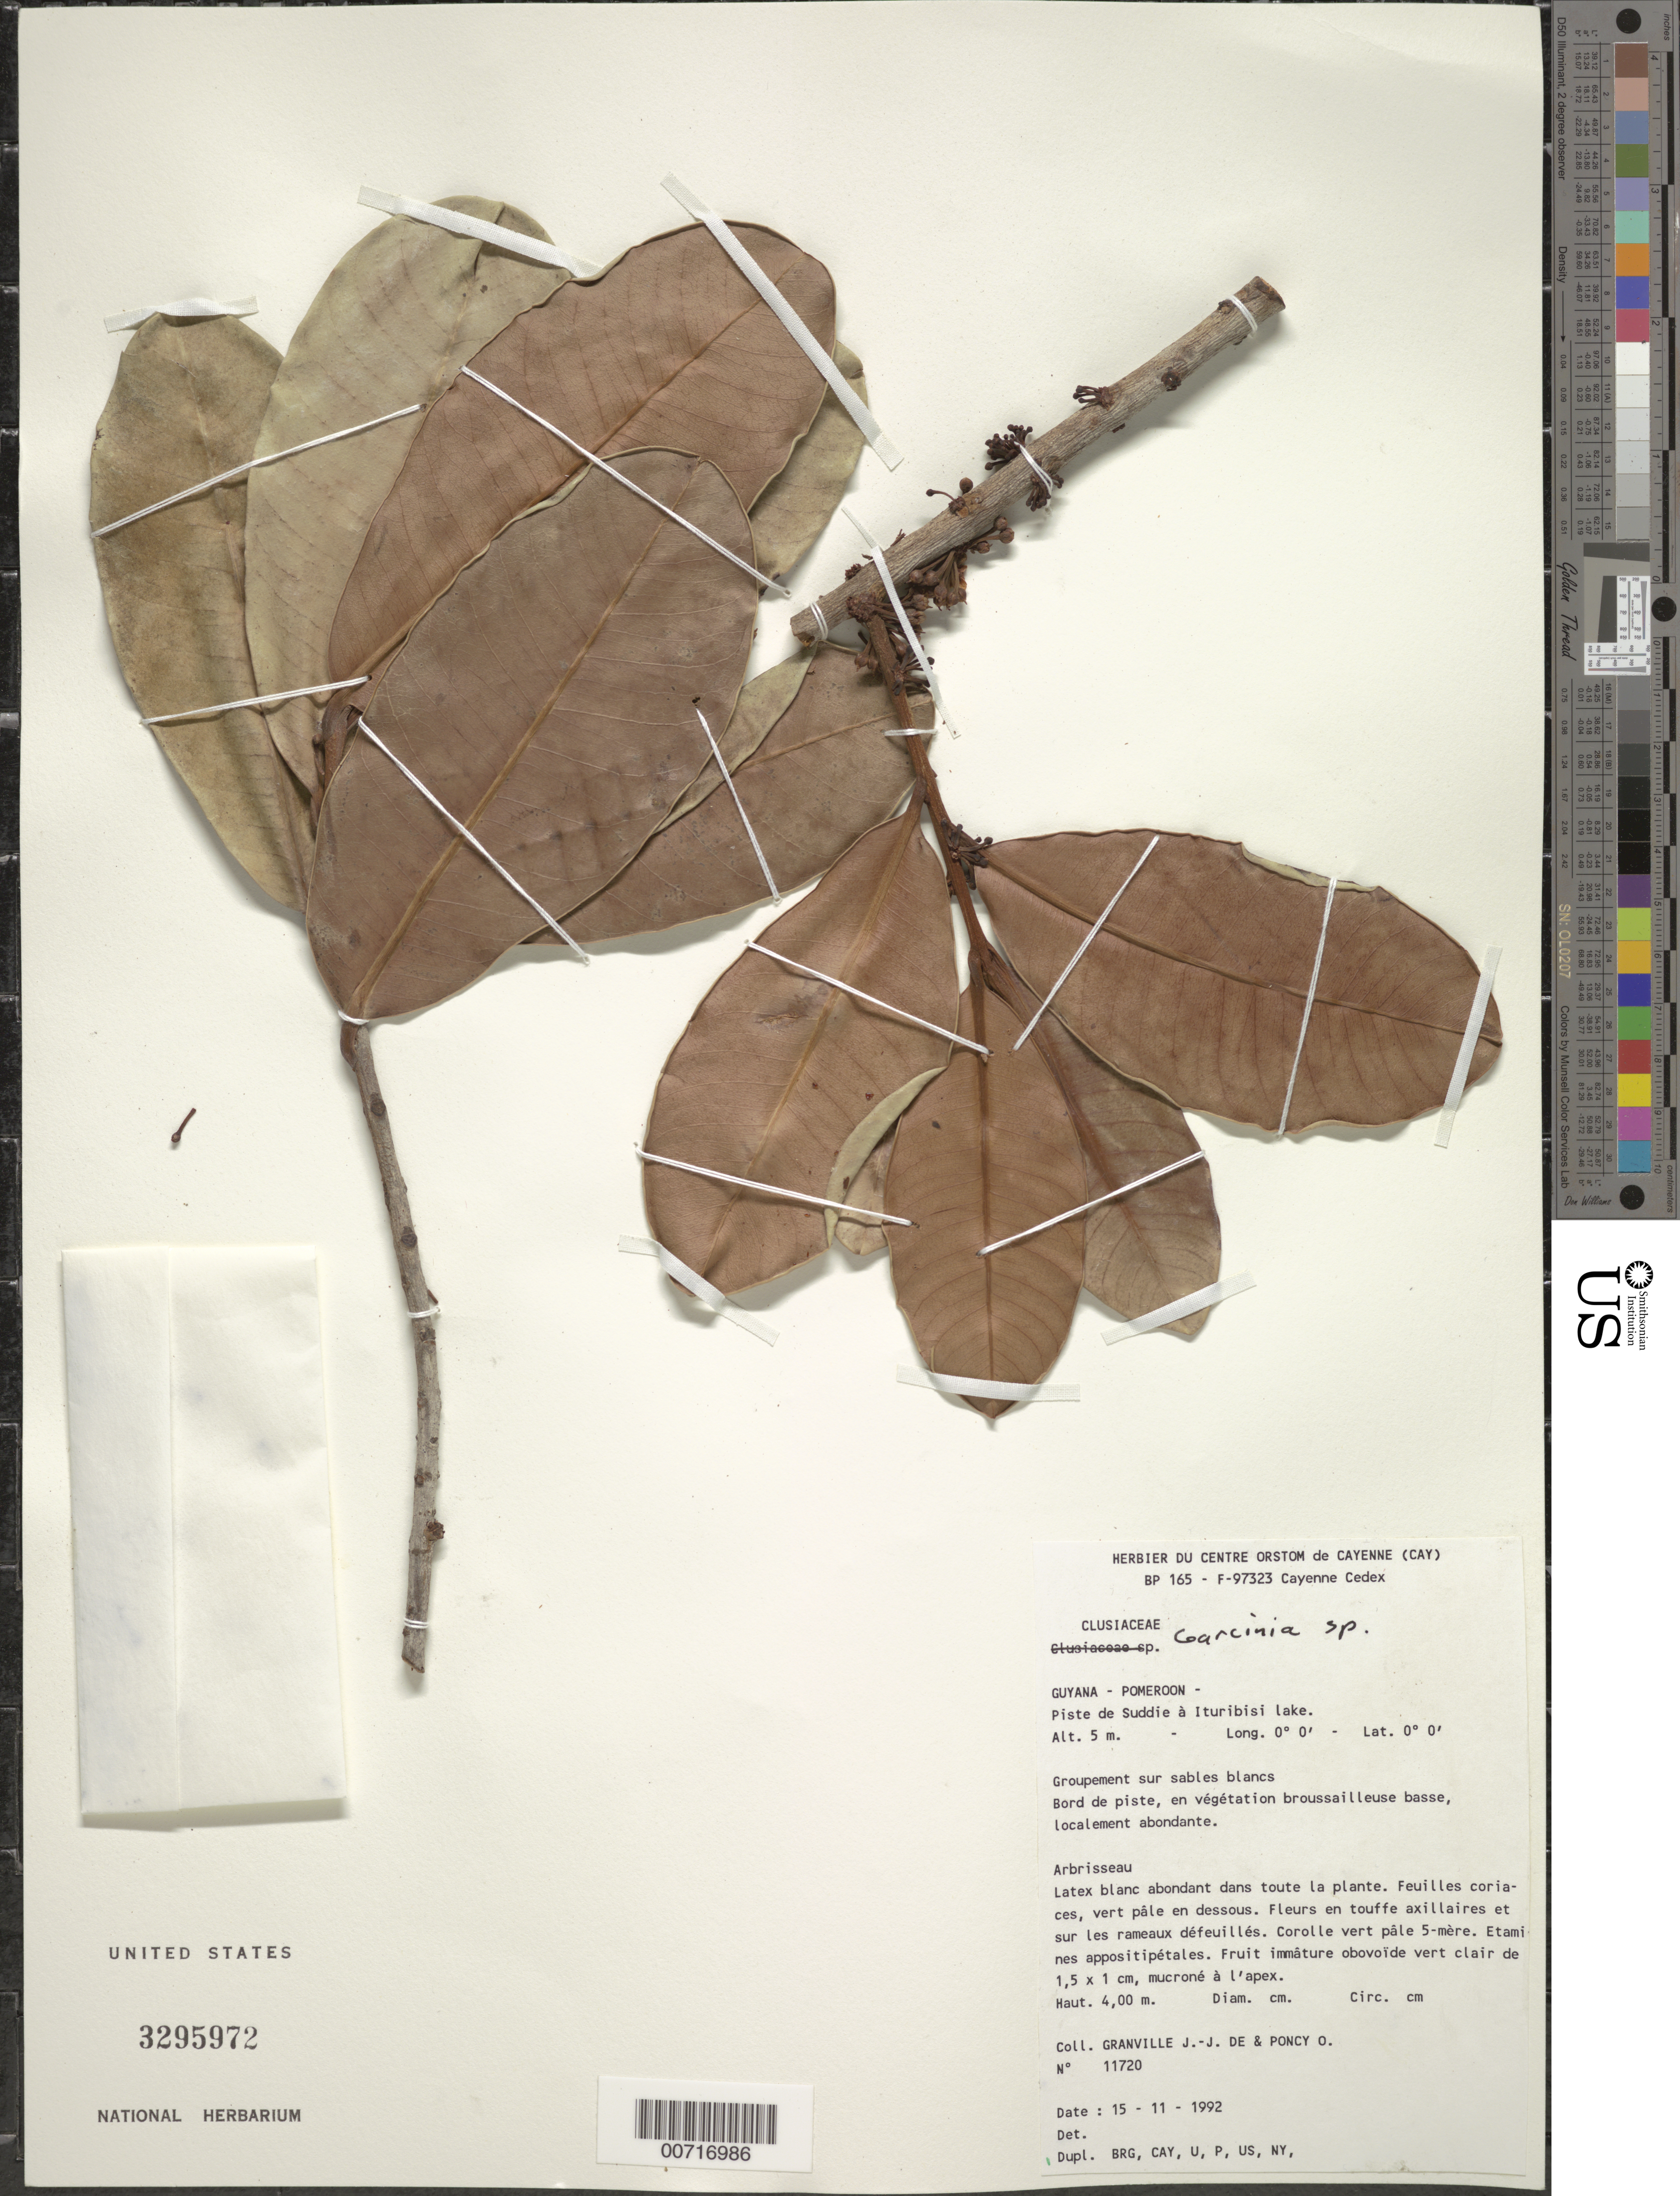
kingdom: Plantae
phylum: Tracheophyta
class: Magnoliopsida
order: Malpighiales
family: Clusiaceae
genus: Garcinia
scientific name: Garcinia sp.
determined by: Pipoly, J. J., III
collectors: J.-J. de Granville & O. Poncy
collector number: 11720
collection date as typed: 15-Nov-92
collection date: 1992-11-15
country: Guyana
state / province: Pomeroon-Supenaam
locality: Piste de Suddie à Ituribisi Lake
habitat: White sand, along creek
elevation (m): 5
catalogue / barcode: US 3295972